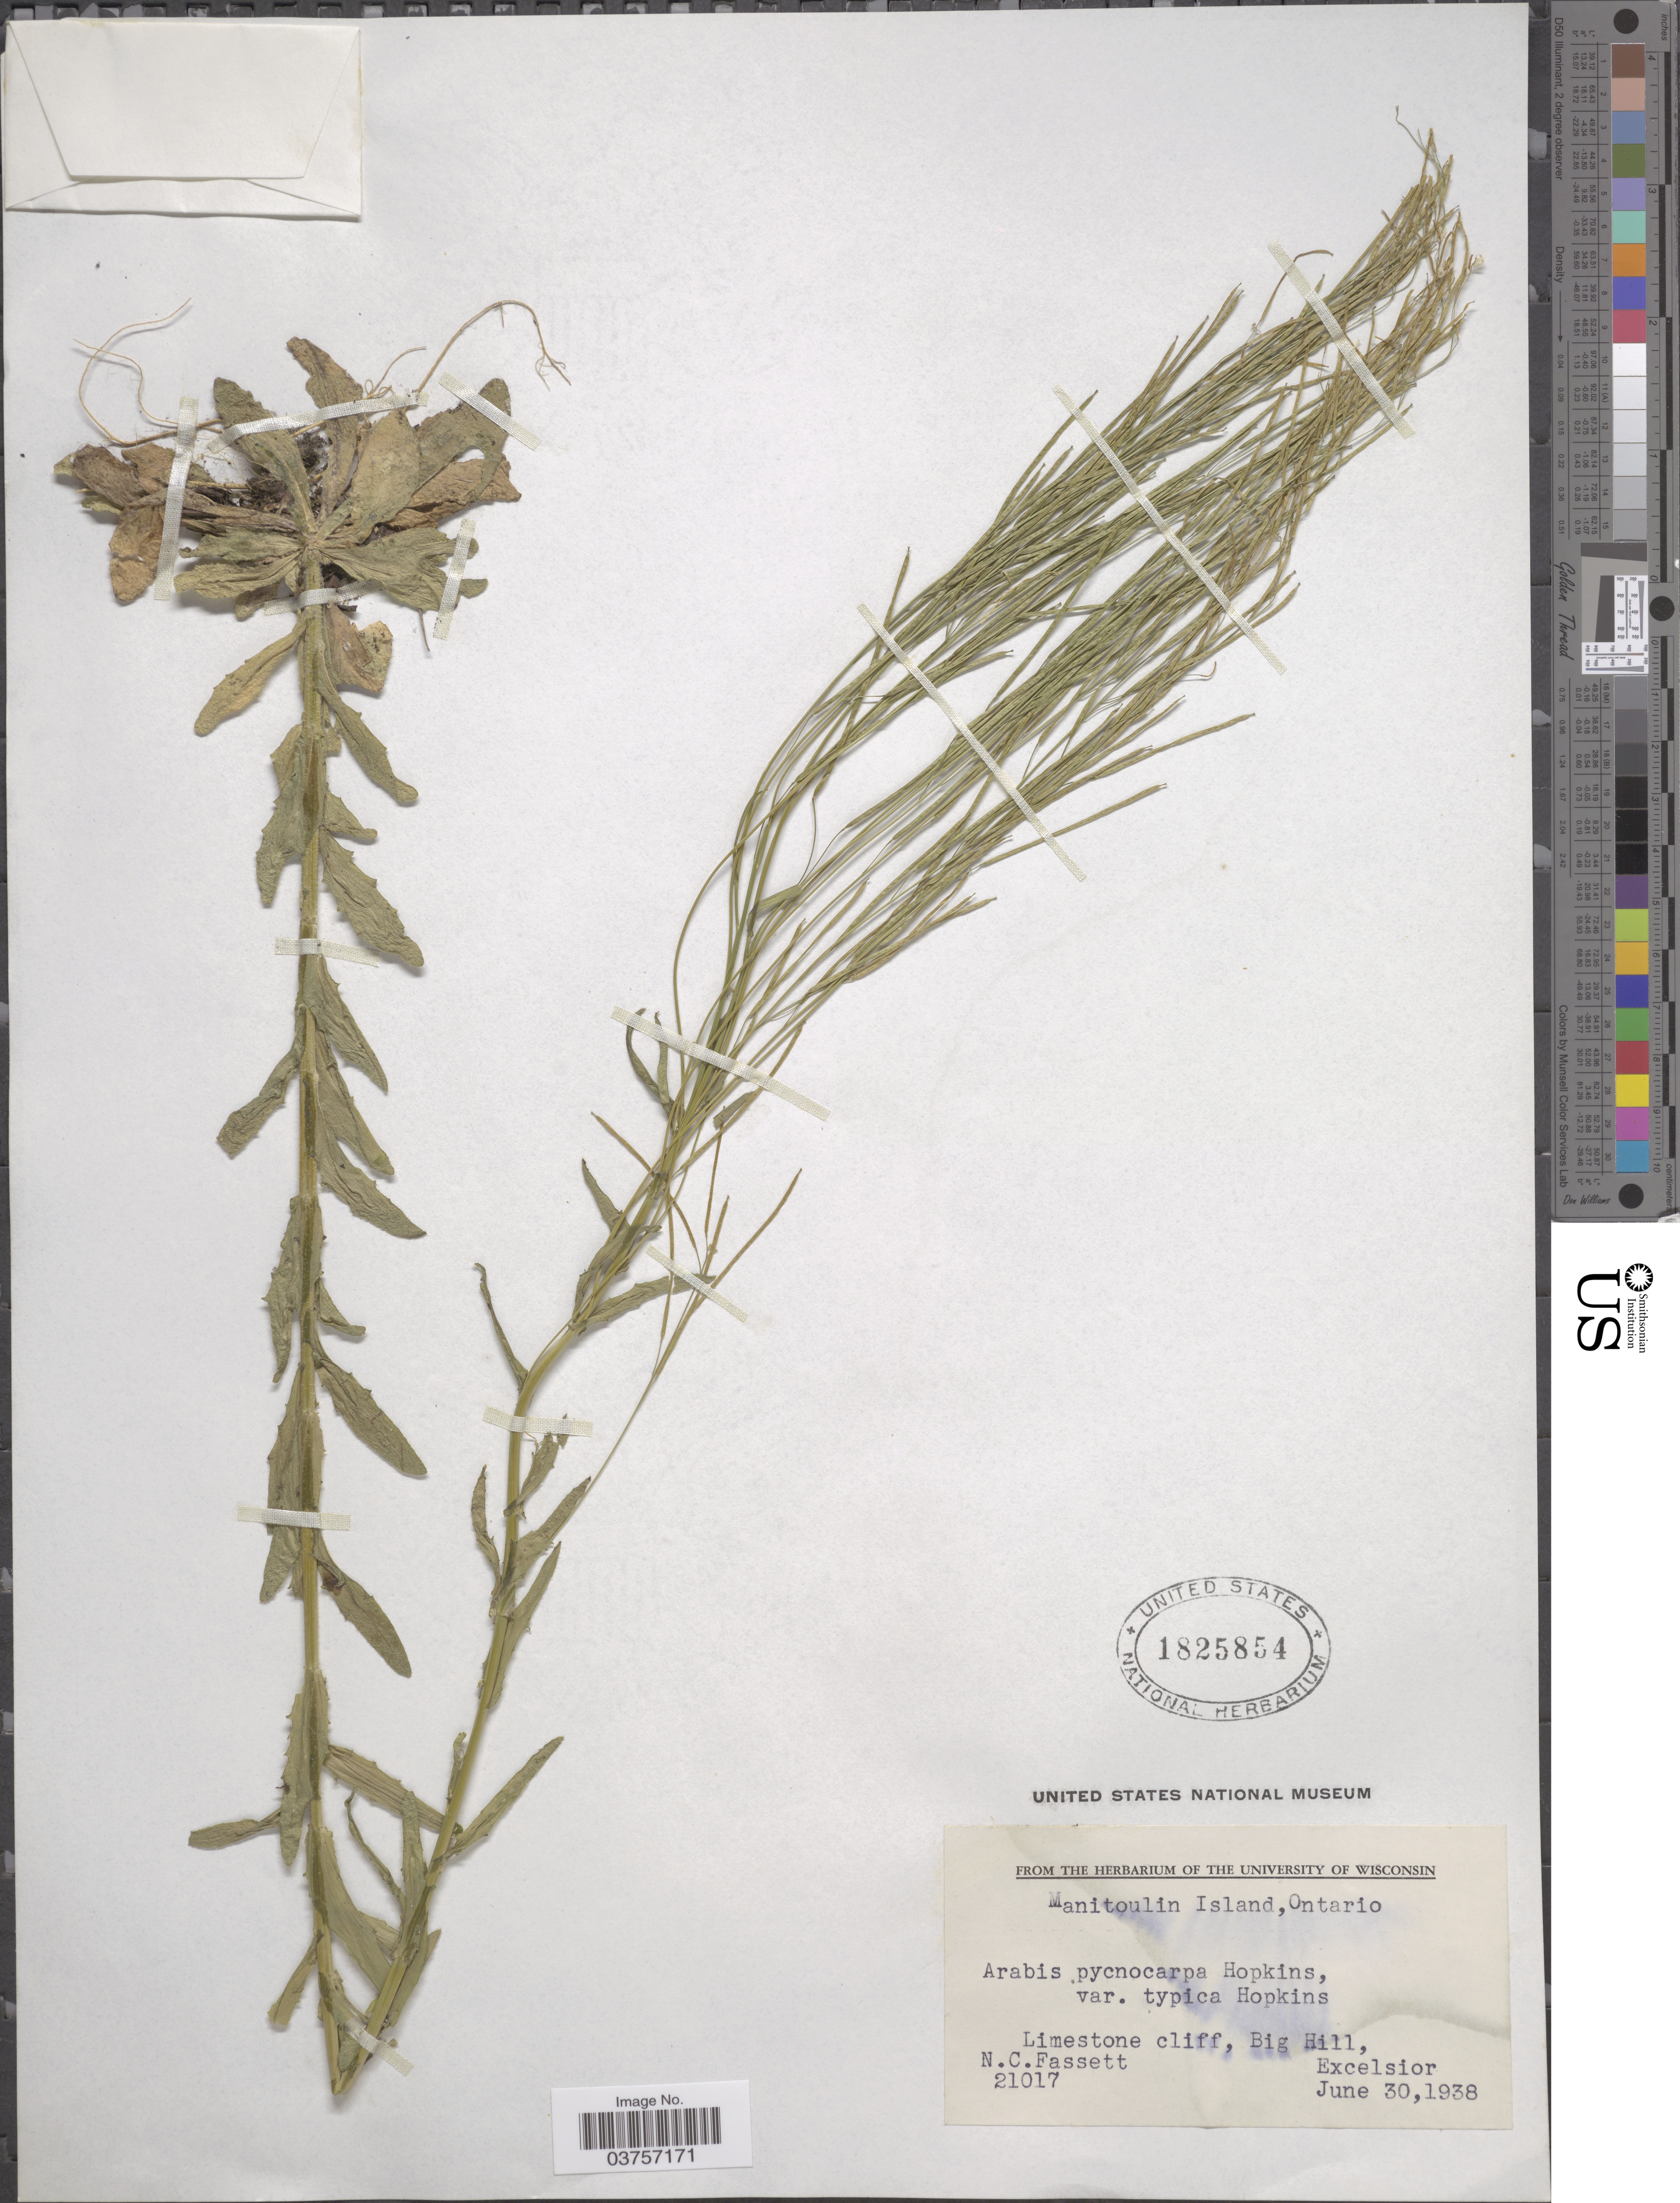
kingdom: Plantae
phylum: Tracheophyta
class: Magnoliopsida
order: Brassicales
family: Brassicaceae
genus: Arabis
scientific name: Arabis hirsuta var. pycnocarpa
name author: M. Hopkins & Rollins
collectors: N. C. Fassett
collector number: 21017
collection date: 1938-06-30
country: Canada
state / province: Ontario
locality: Manitoulin Island; Big Hill, Excelsior.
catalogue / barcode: US 1825854